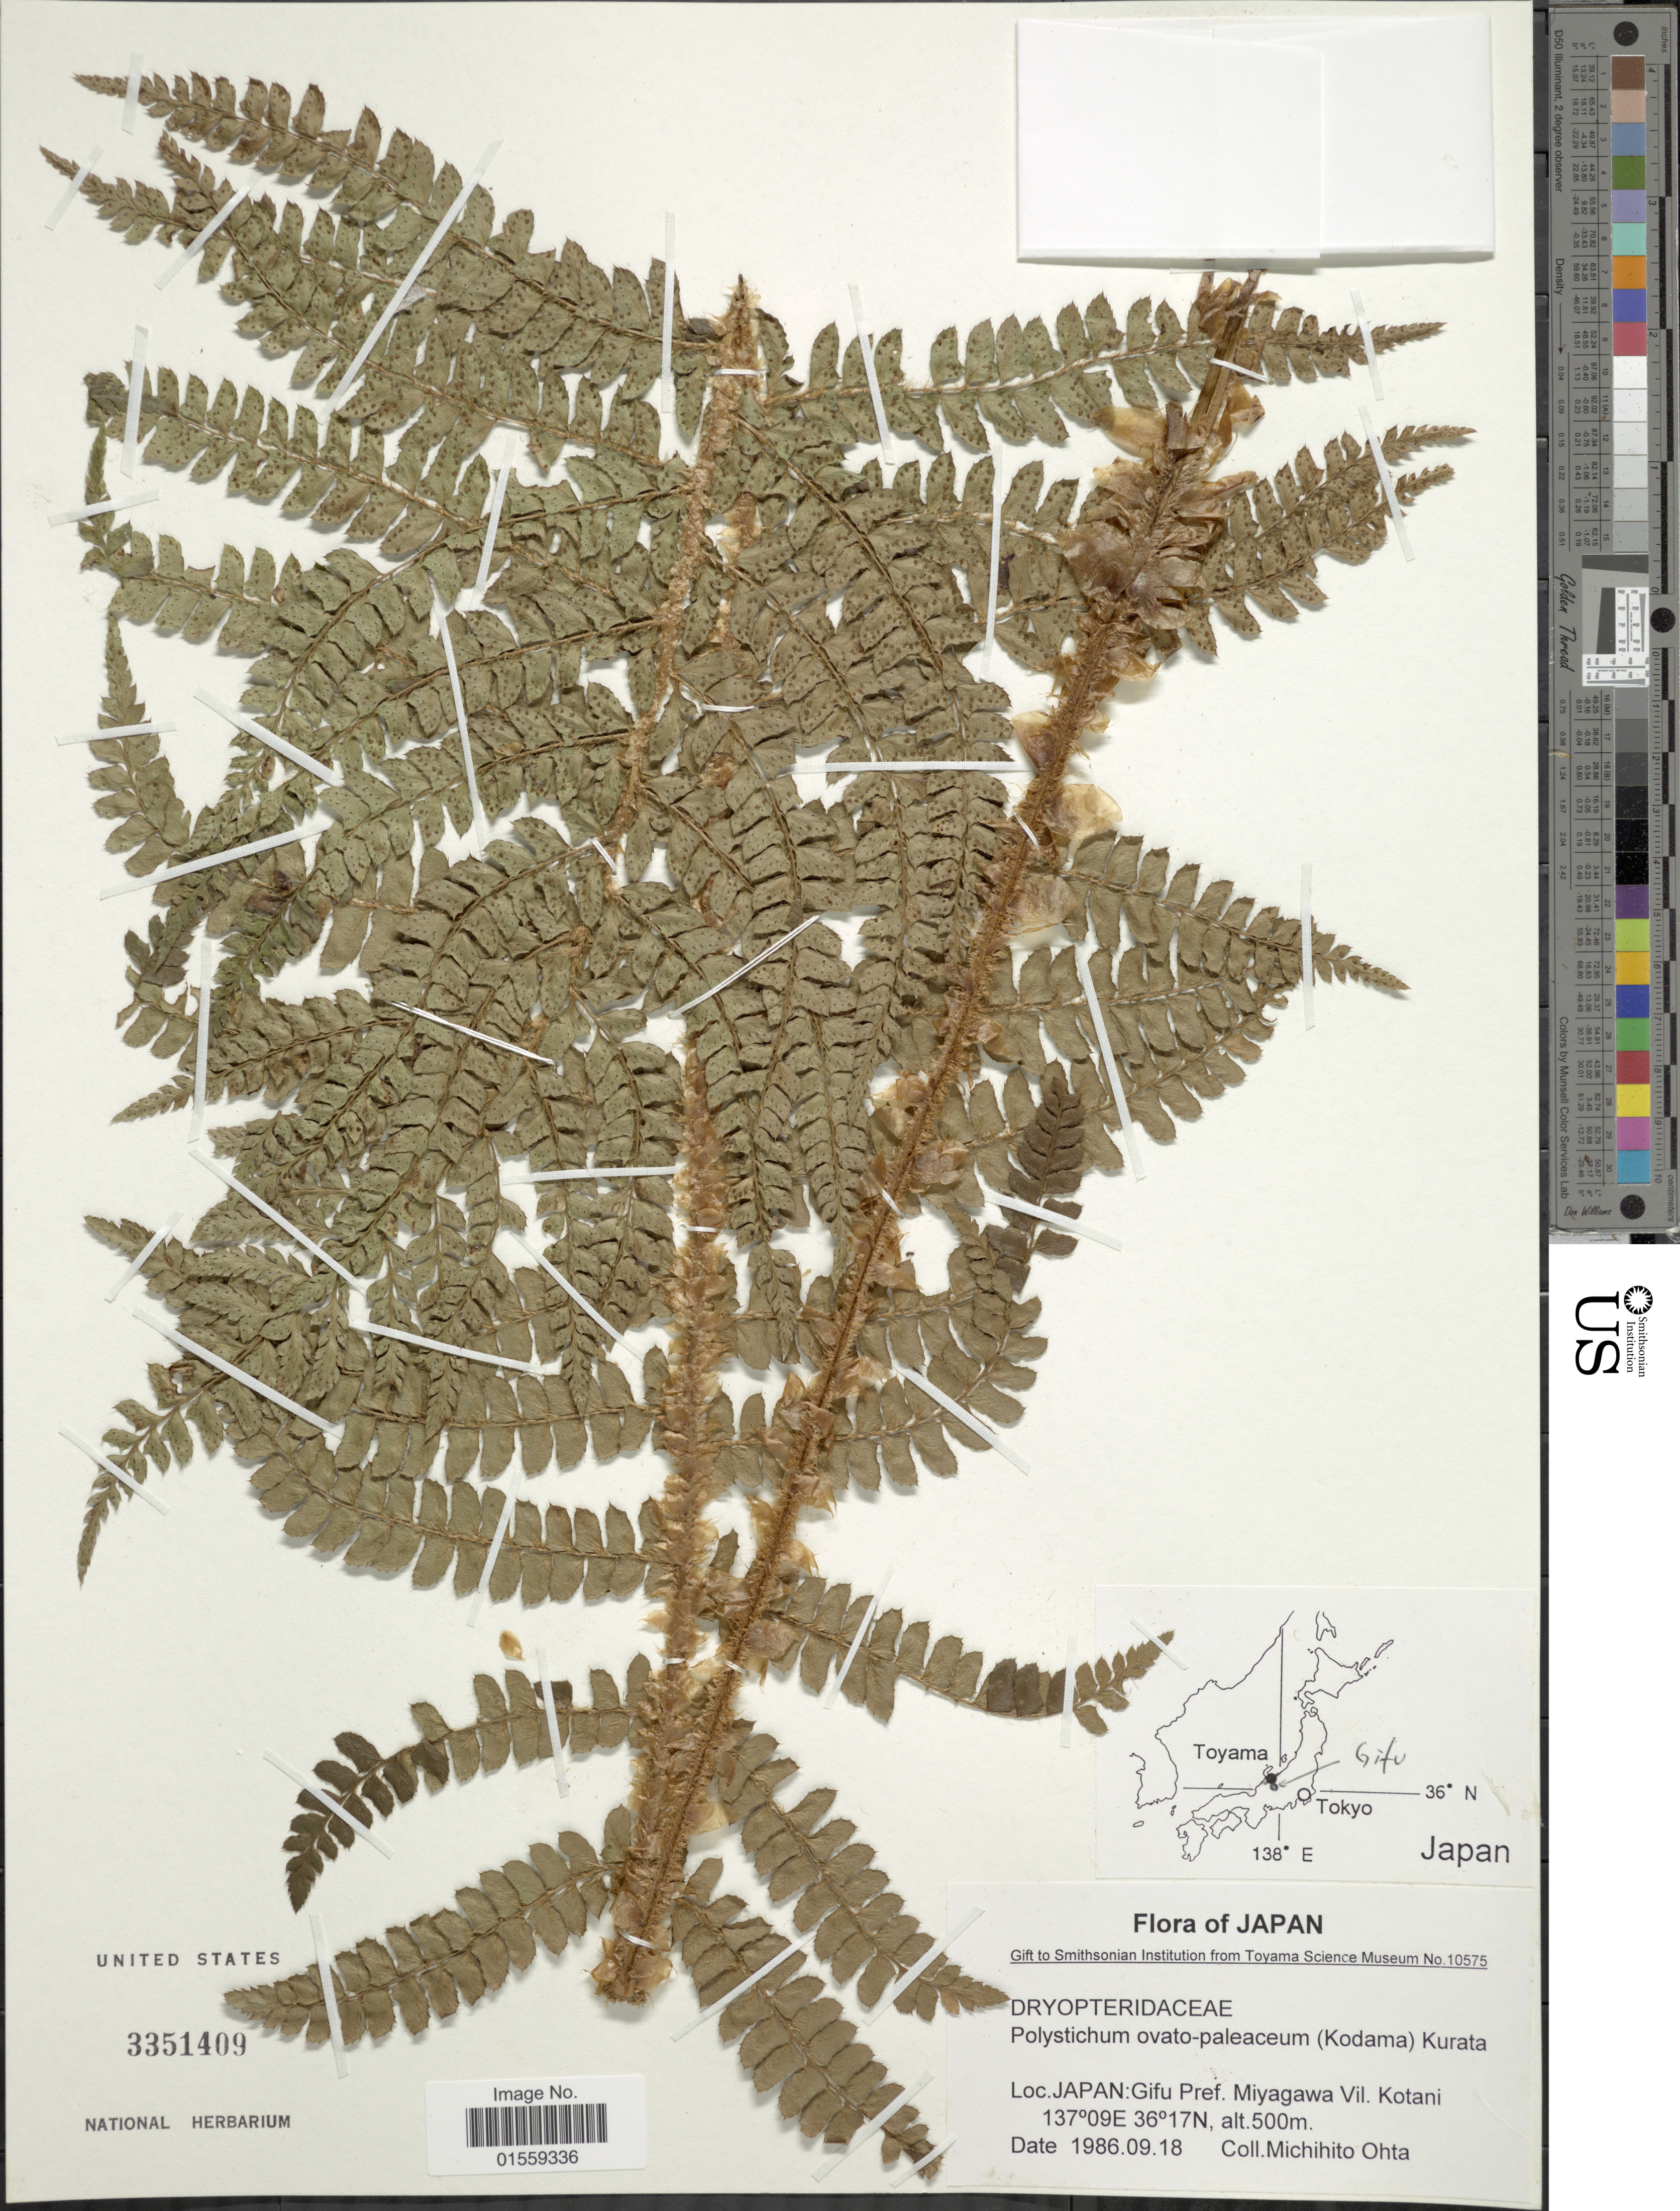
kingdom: Plantae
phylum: Tracheophyta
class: Polypodiopsida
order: Polypodiales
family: Dryopteridaceae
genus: Polystichum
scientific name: Polystichum ovatopaleaceum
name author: (Kodama) Sa. Kurata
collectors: M. Ohta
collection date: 1986-09-18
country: Japan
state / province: Gihu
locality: Gifu Pref. Miyagawa Vil. Kotani.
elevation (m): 500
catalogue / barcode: US 3351409